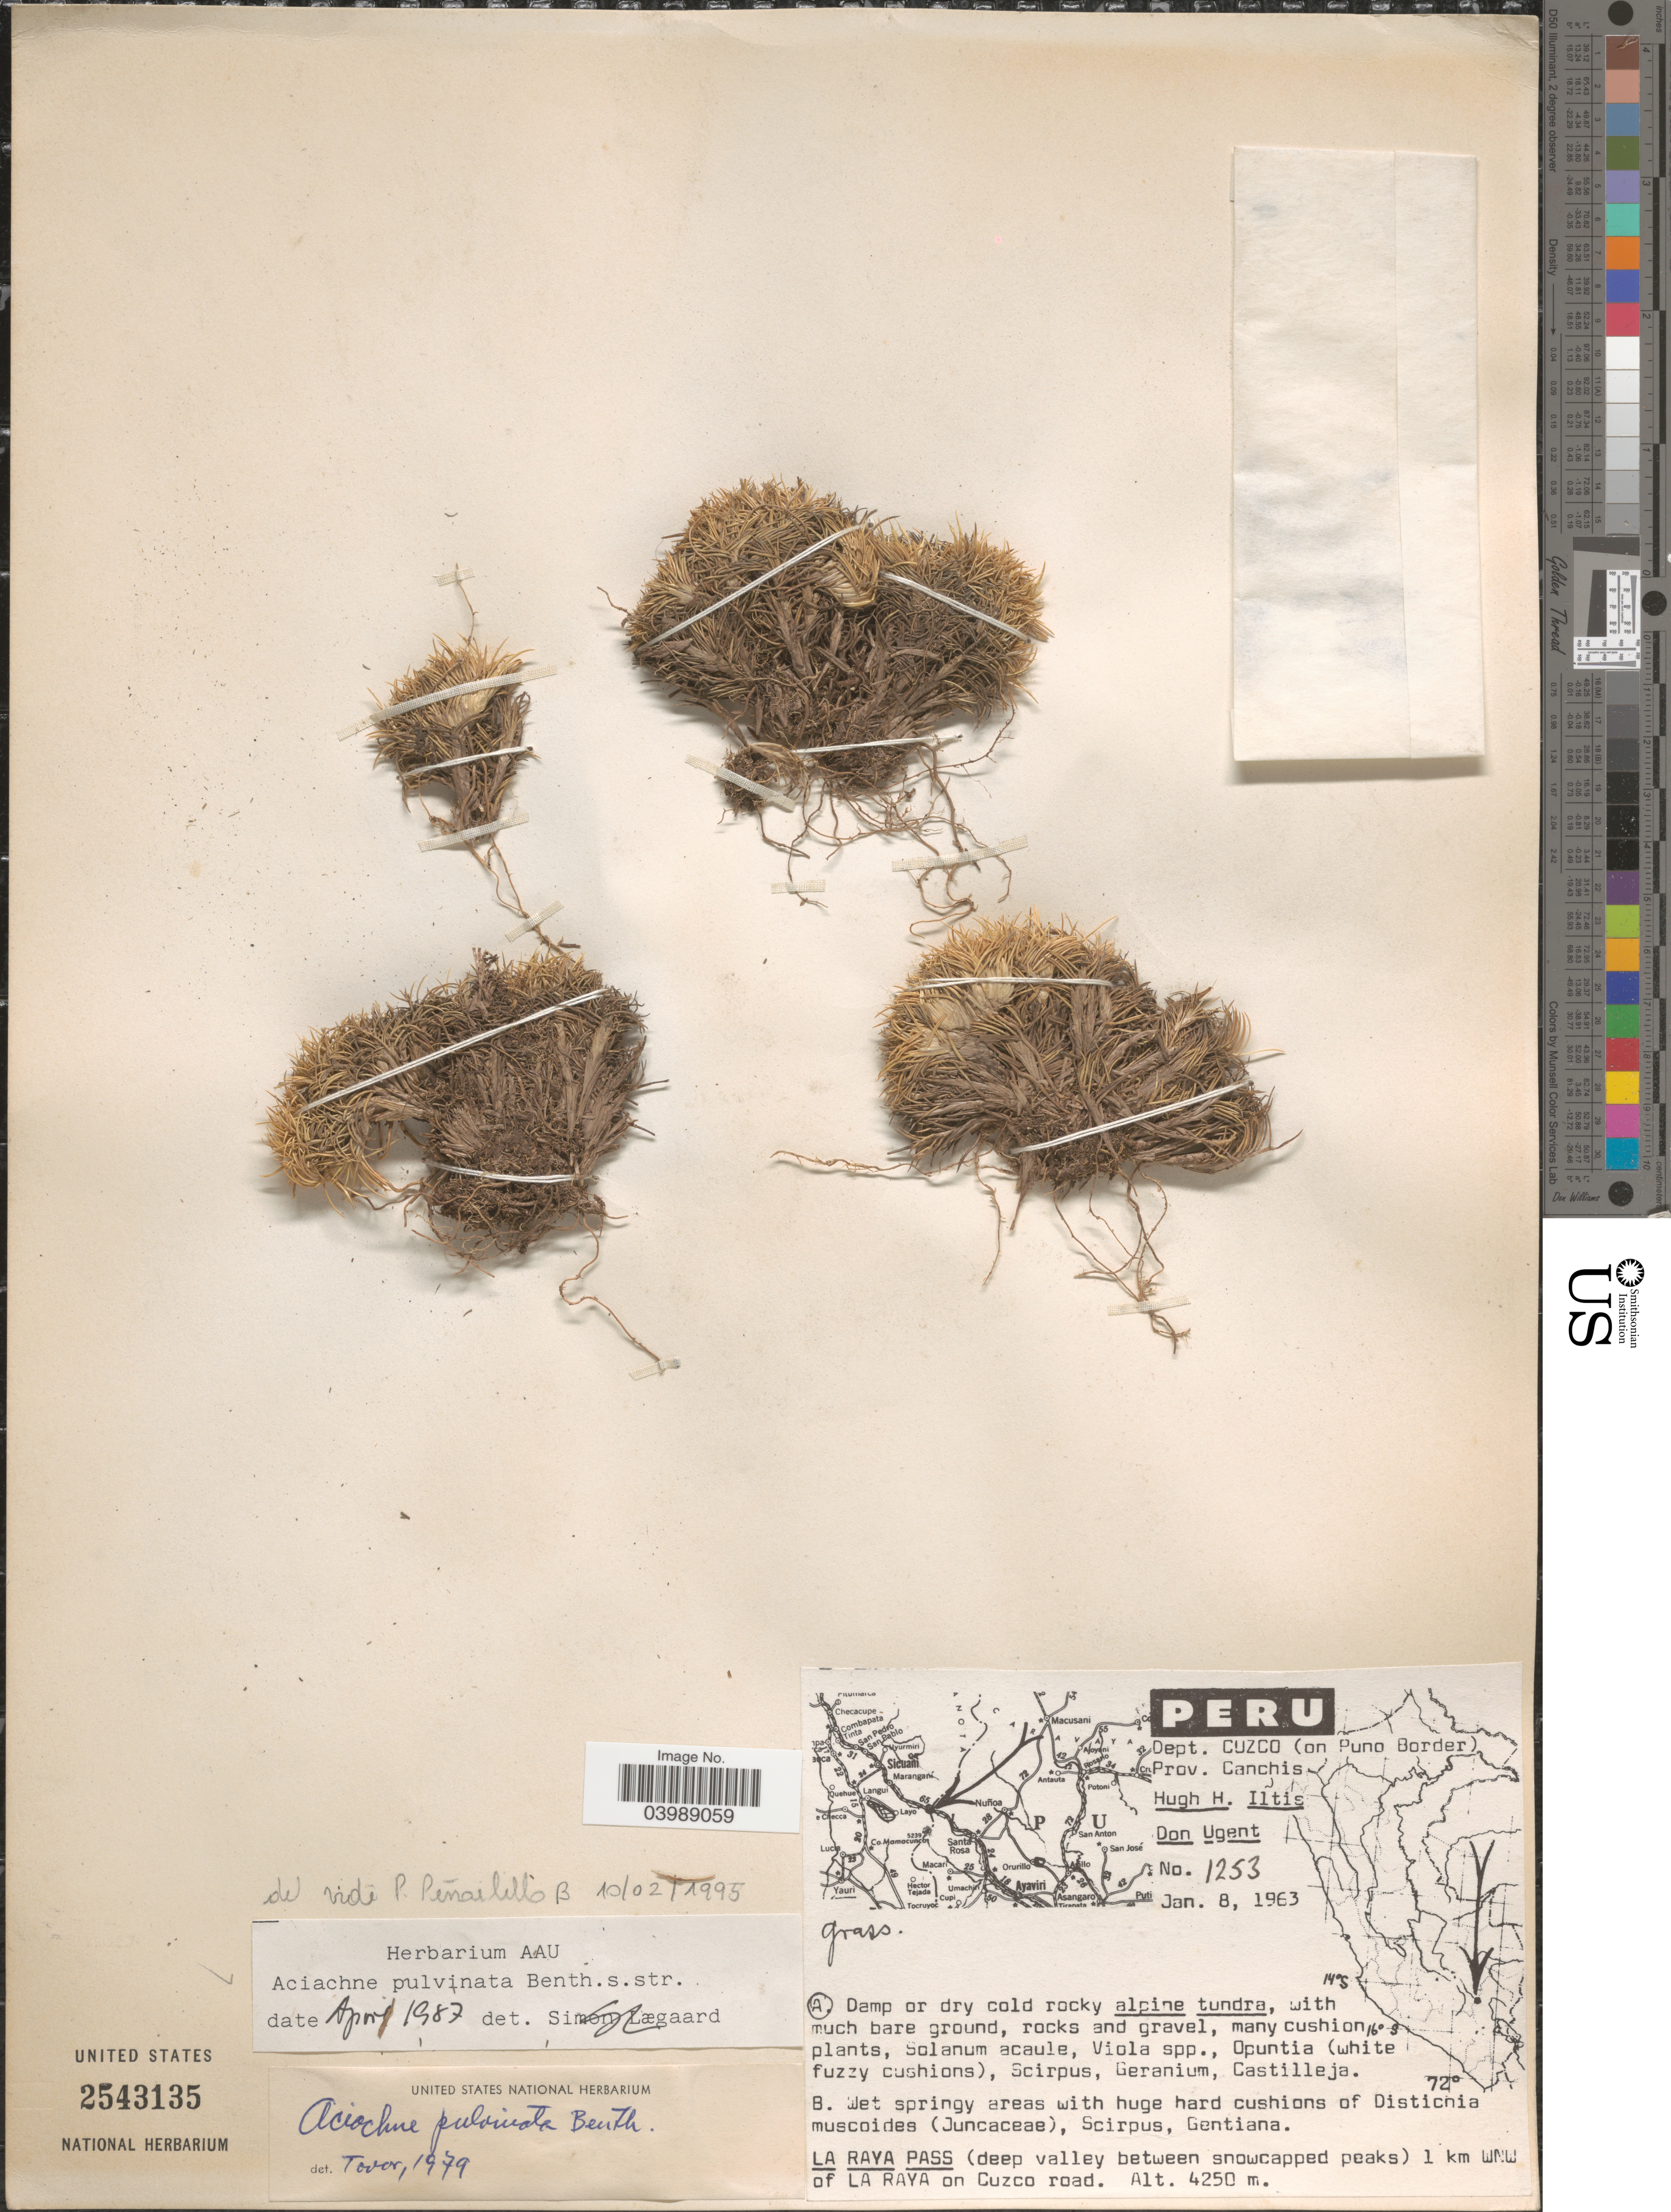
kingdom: Plantae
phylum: Tracheophyta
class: Liliopsida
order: Poales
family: Poaceae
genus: Aciachne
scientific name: Aciachne pulvinata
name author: Benth.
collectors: H. Iltis & D. Ugent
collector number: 1253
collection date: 1963-01-08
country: Peru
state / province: Cusco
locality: Dept. Cuzco (on Puno border). La Raya Pass (deep valley between snowcapped peaks) 1 km WNW of La Raya on Cuzco road.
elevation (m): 4250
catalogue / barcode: US 2543135